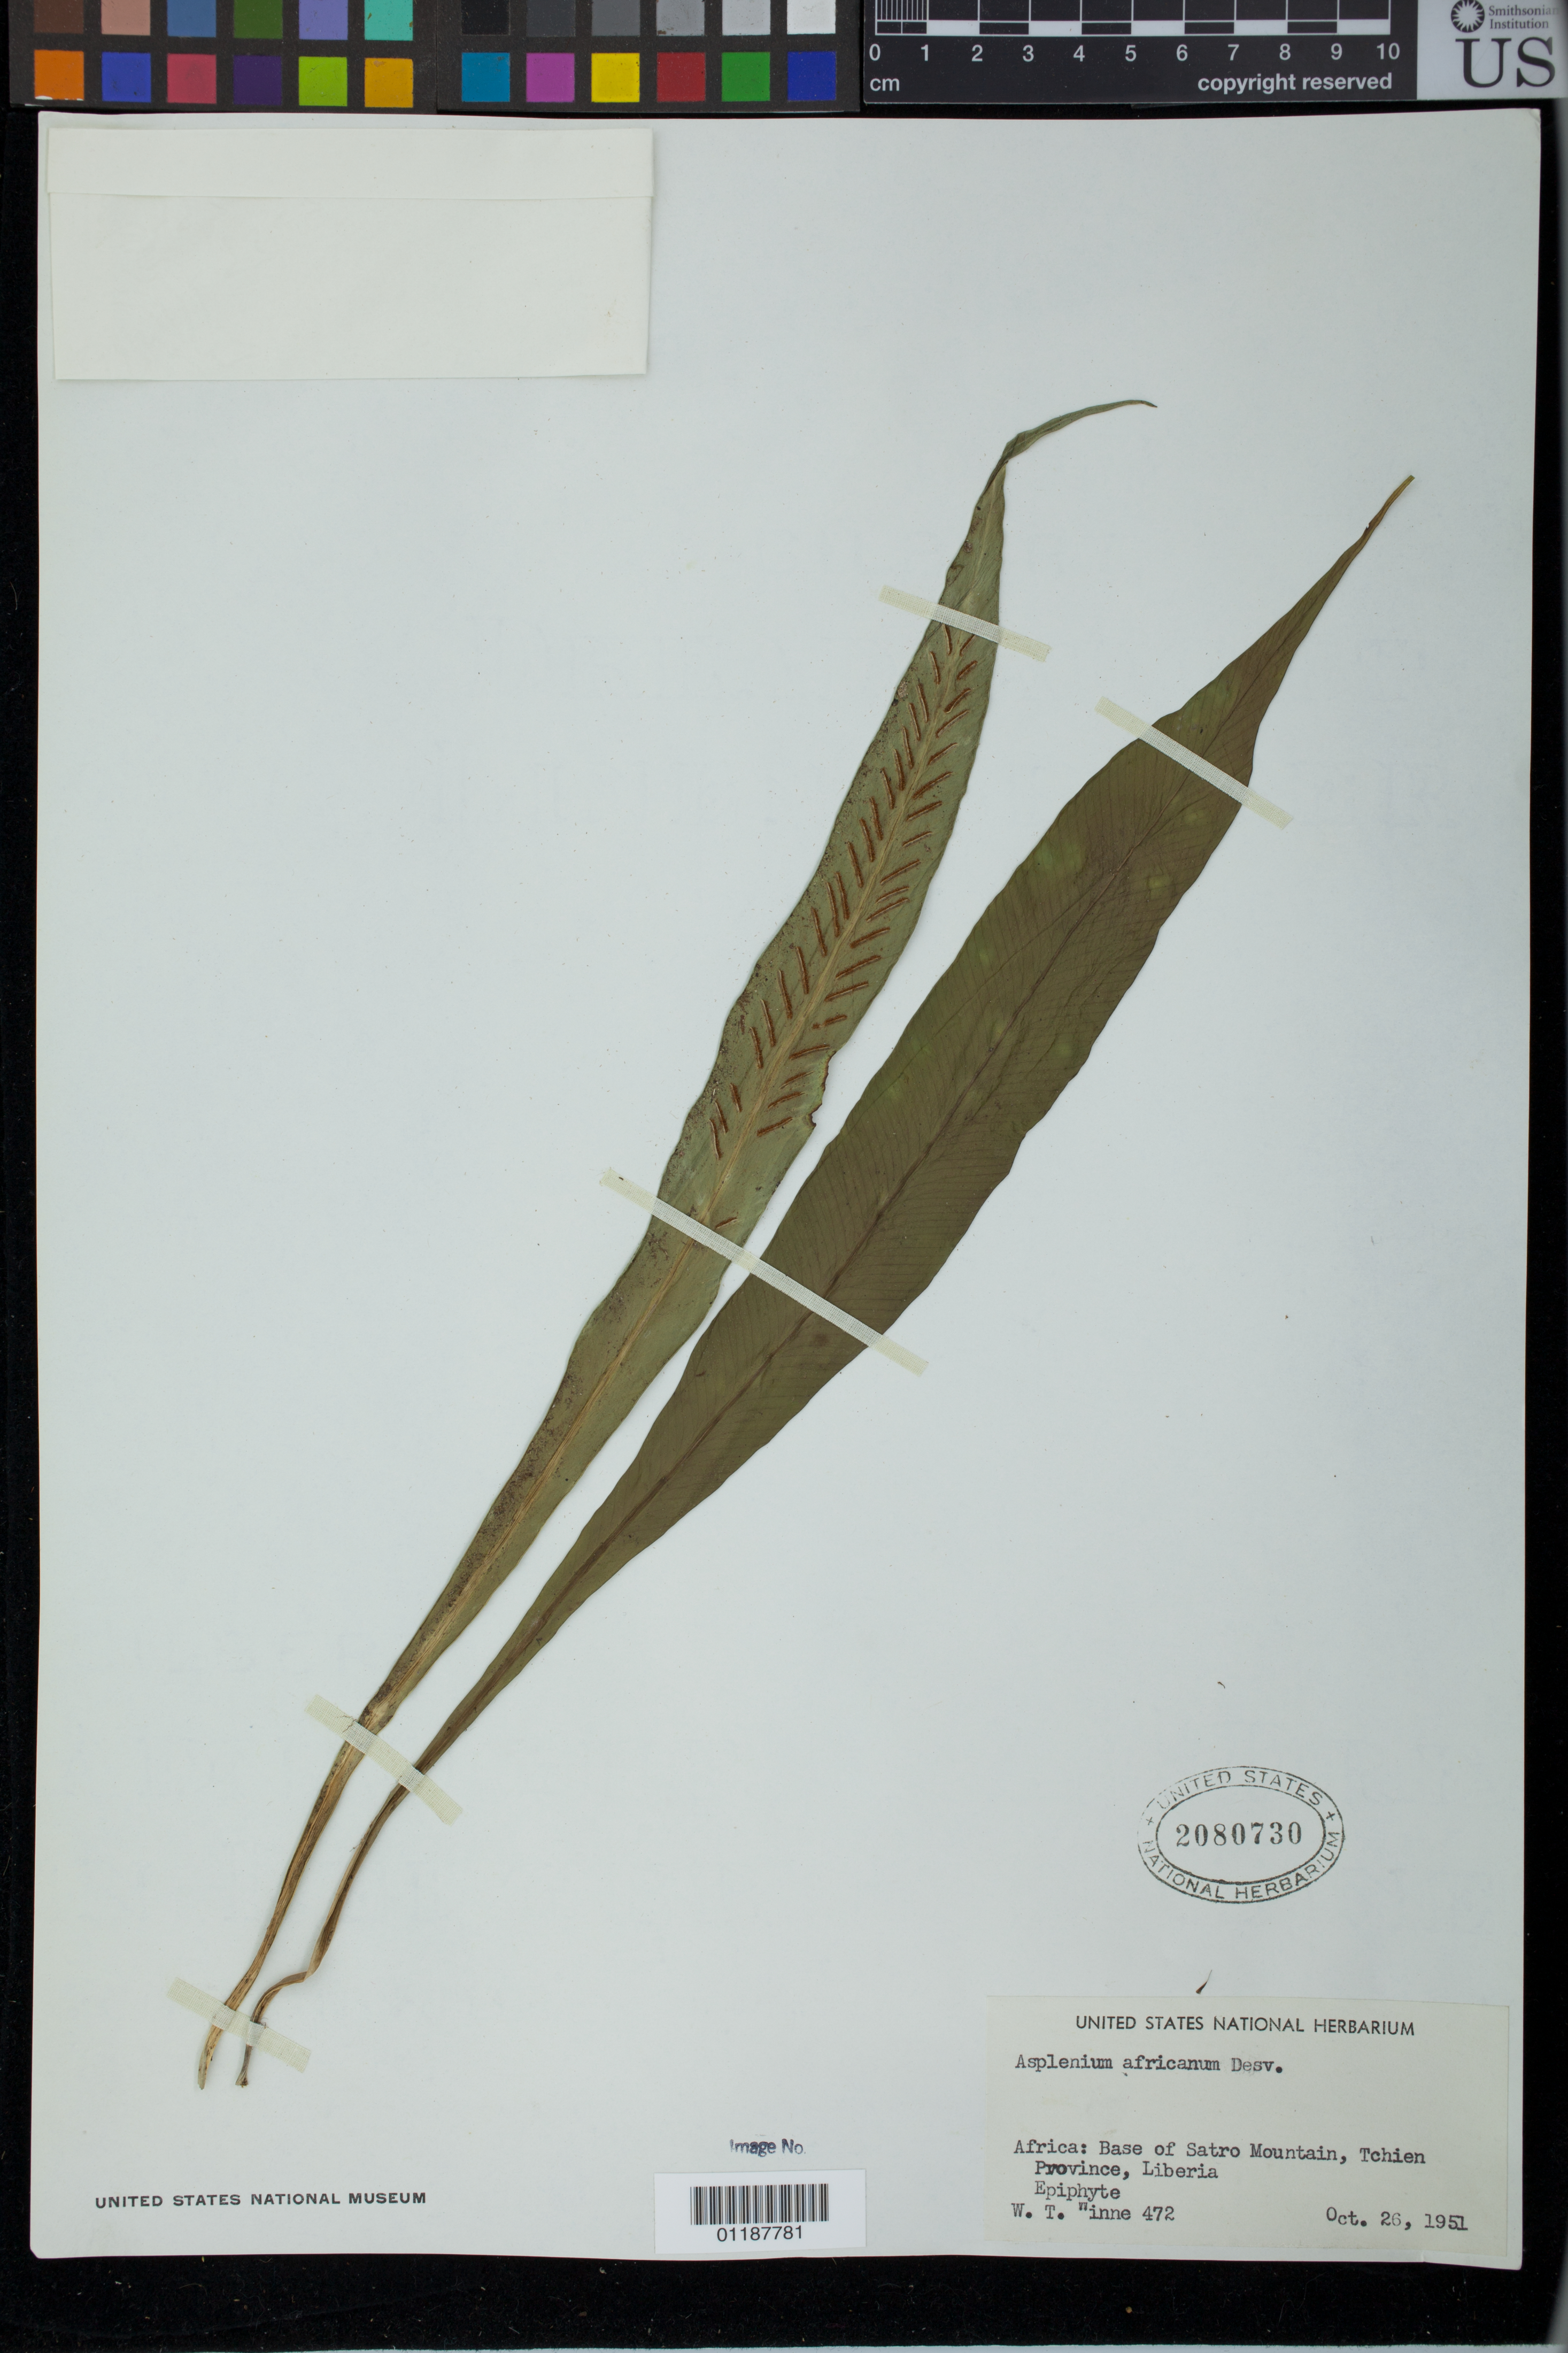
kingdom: Plantae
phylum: Tracheophyta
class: Polypodiopsida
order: Polypodiales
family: Aspleniaceae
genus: Asplenium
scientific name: Asplenium africanum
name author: Desv.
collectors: W. Winne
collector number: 472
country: Liberia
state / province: Grand Gedeh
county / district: Tchien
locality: Base of Satro Mountain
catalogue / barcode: US 2080730